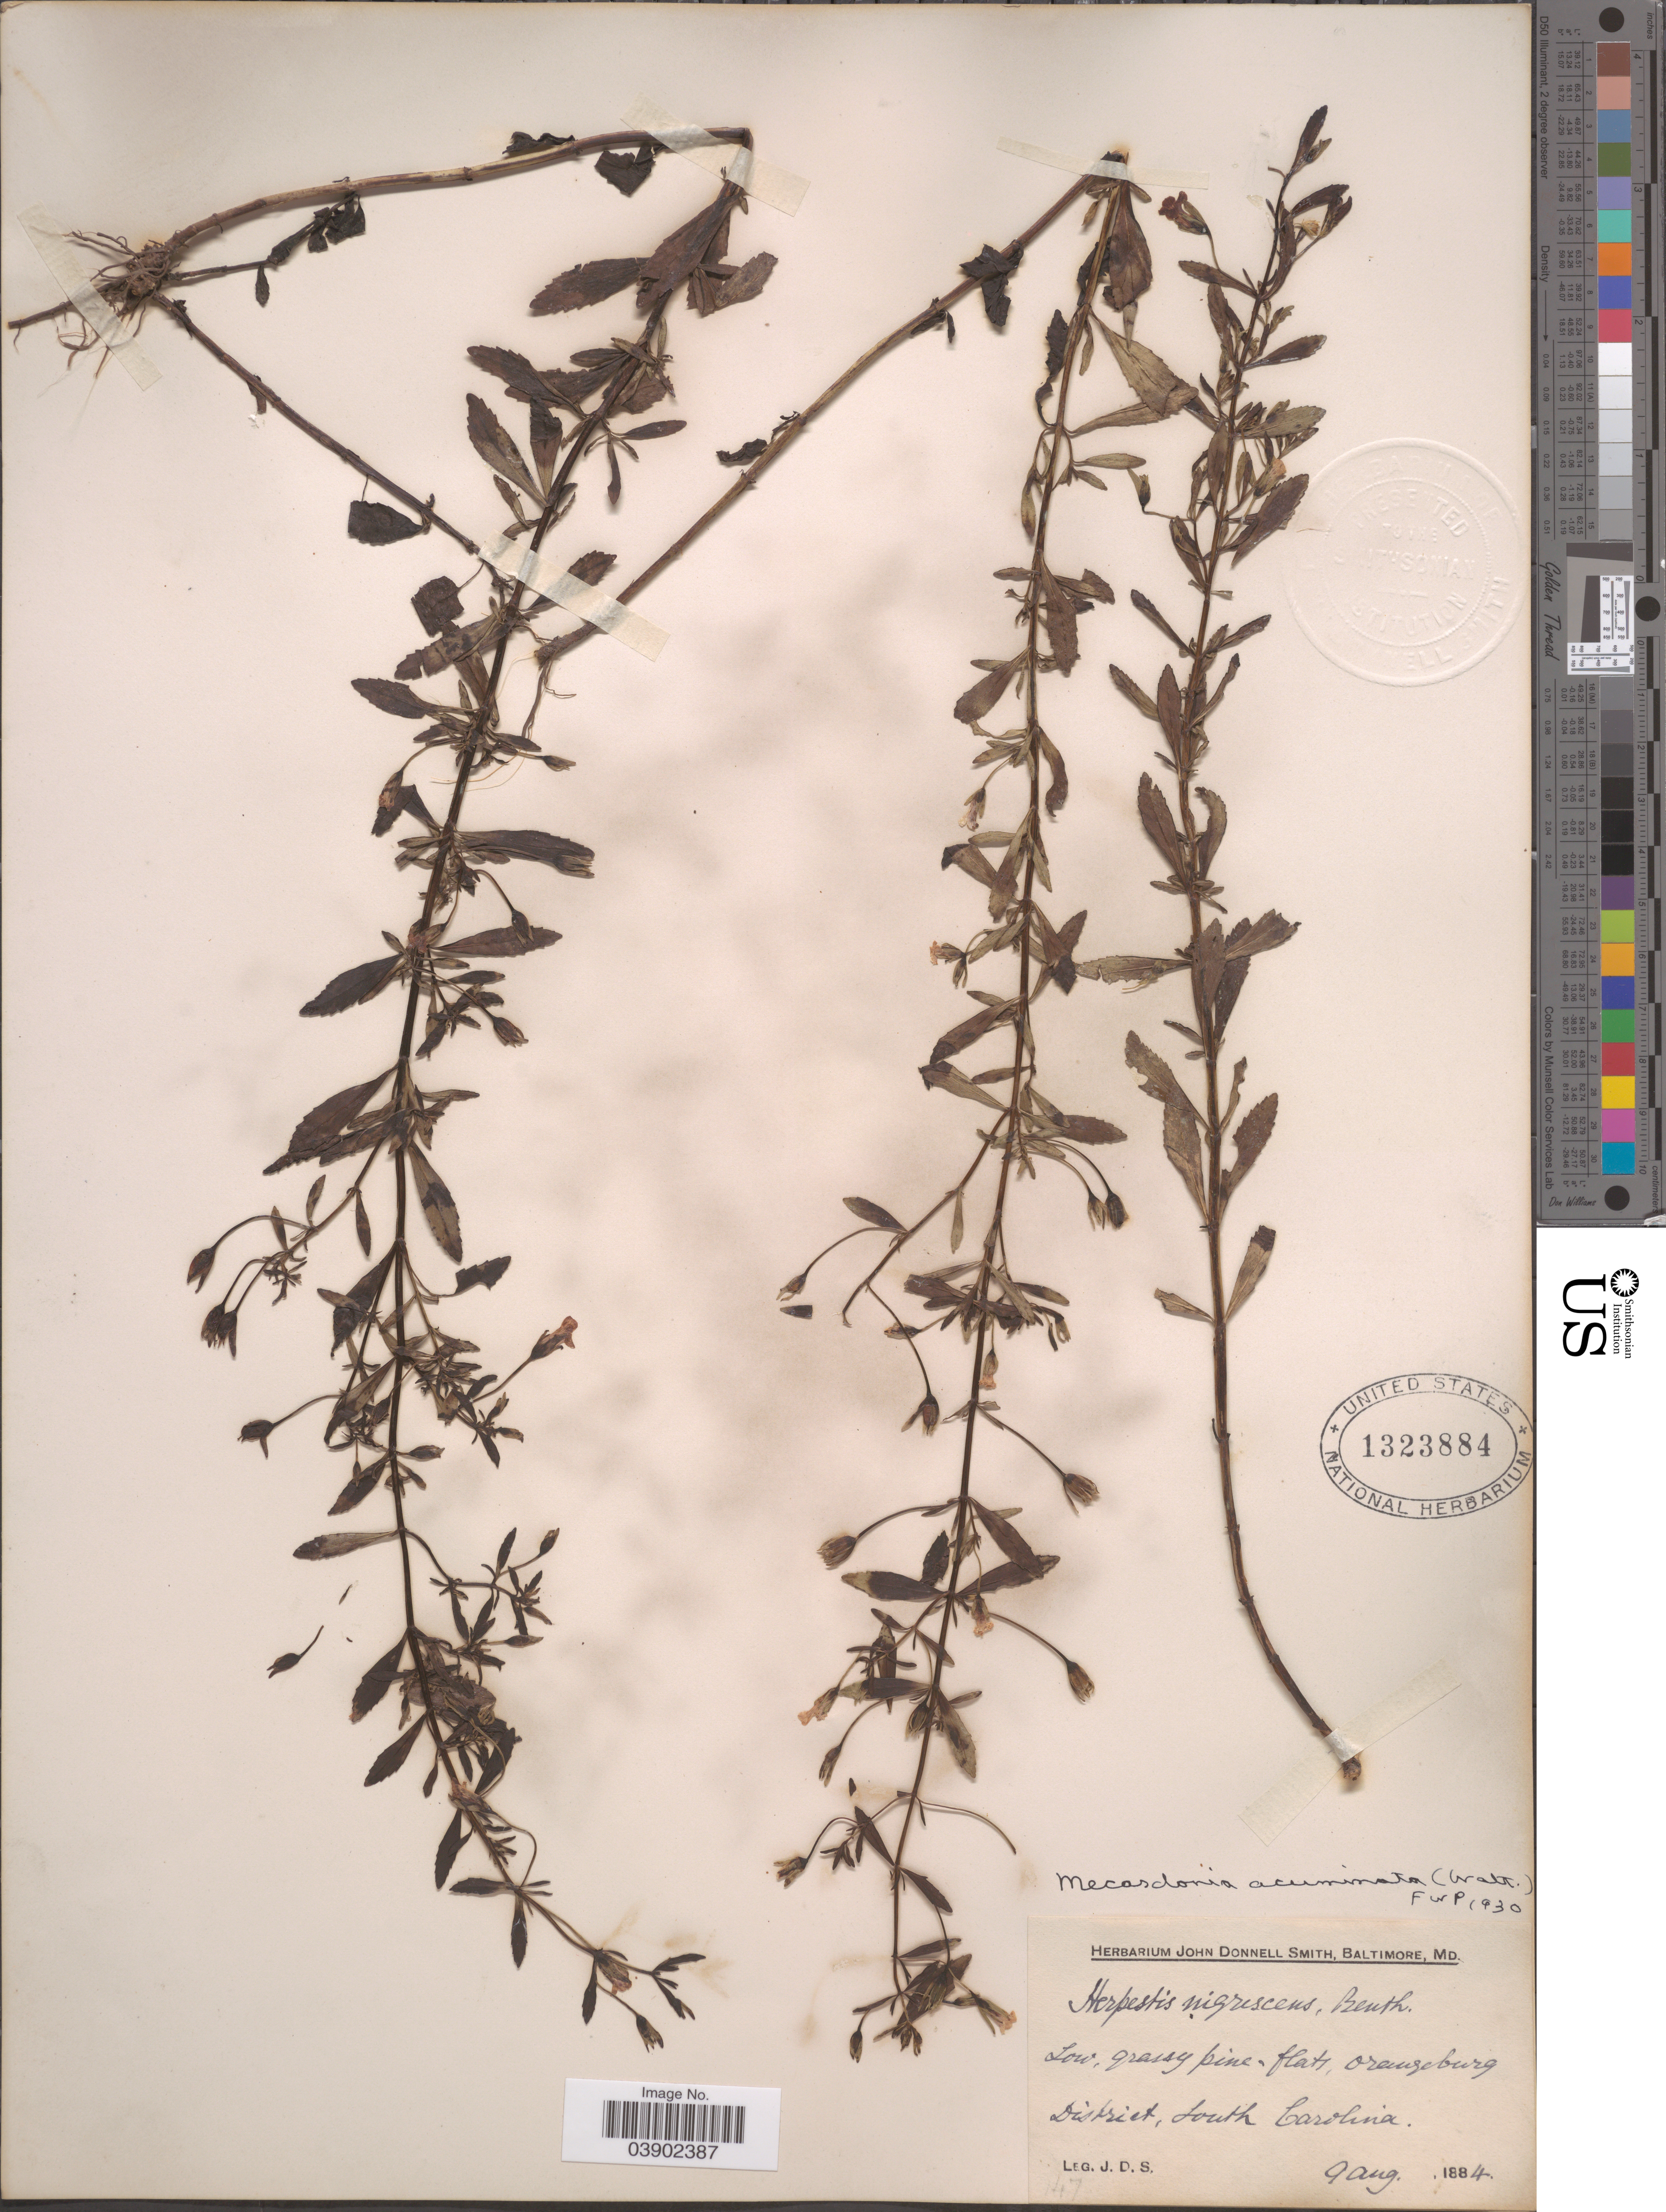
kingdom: Plantae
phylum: Tracheophyta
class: Magnoliopsida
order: Lamiales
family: Plantaginaceae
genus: Mecardonia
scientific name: Mecardonia vandellioides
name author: (Kunth) Pennell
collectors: J. Donnell Smith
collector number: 147?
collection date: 1884-08-09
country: United States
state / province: South Carolina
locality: Orangeburg District.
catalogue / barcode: US 1323884